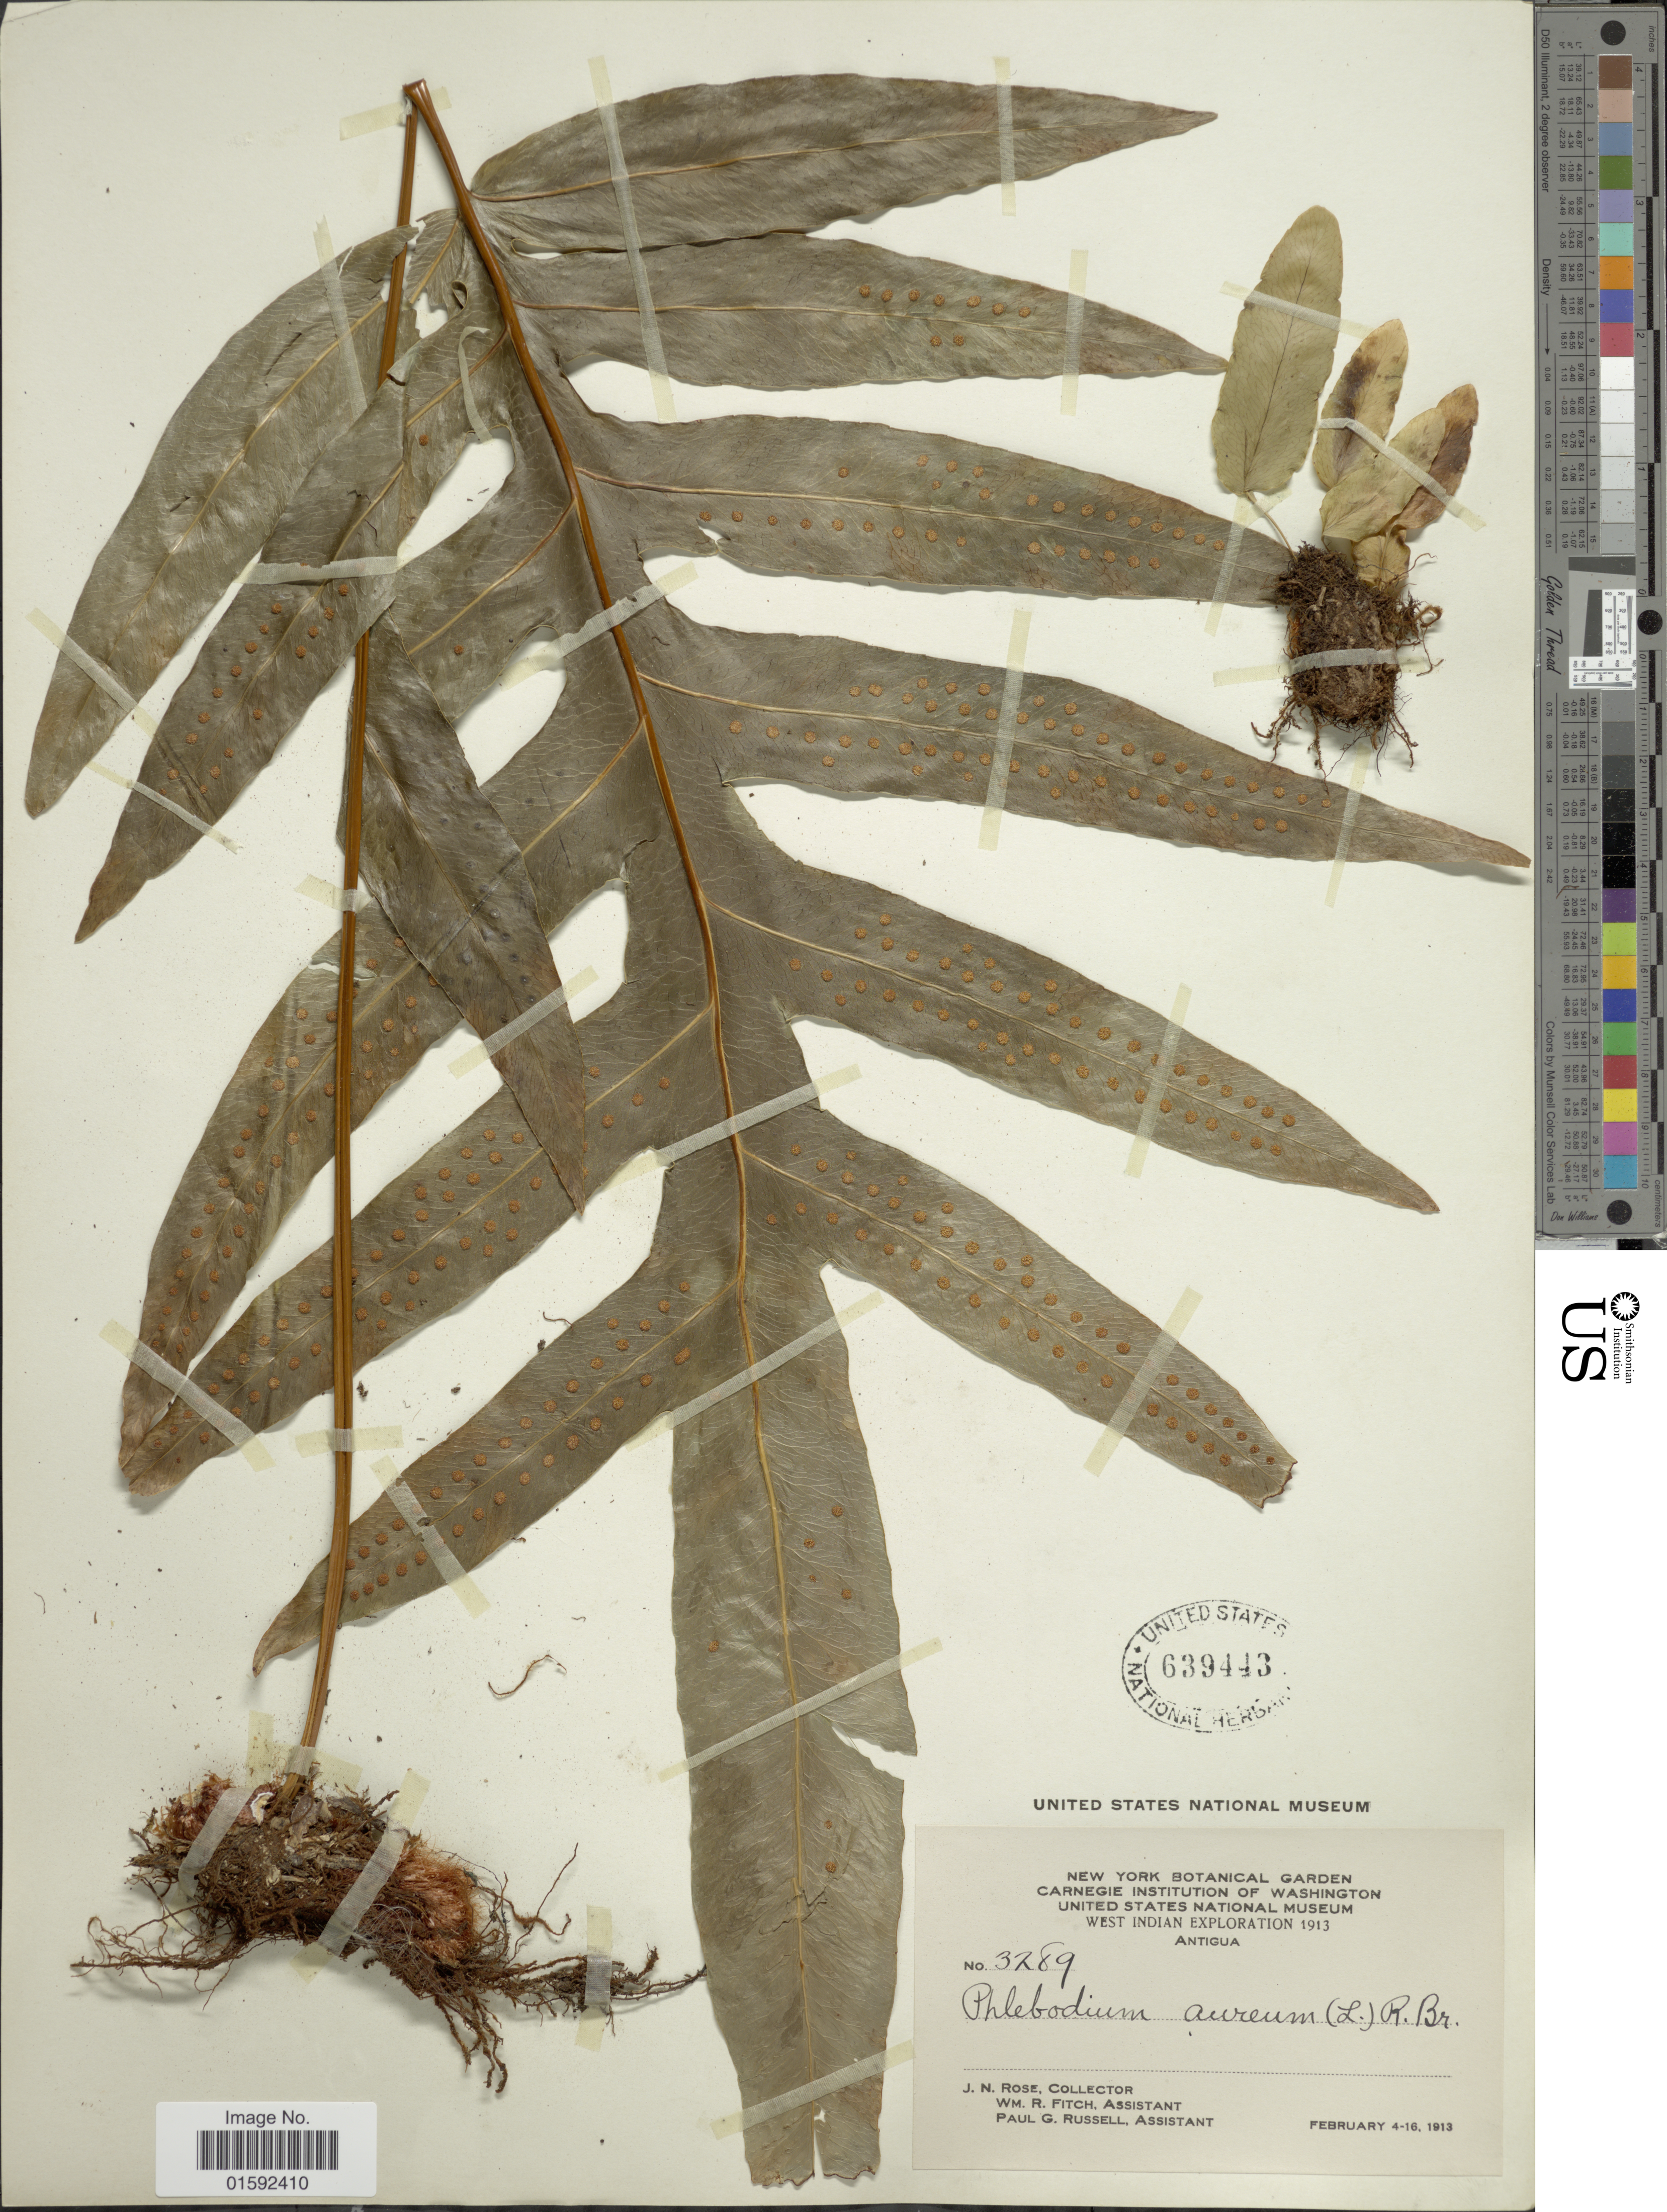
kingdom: Plantae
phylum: Tracheophyta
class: Polypodiopsida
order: Polypodiales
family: Polypodiaceae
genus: Phlebodium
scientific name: Phlebodium aureum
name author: (L.) J. Sm.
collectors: J. N. Rose, W. R. Fitch & P. G. Russell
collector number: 3289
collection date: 1913-02-04/1913-02-16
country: Antigua and Barbuda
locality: West Indies, Antigua.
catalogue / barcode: US 639443